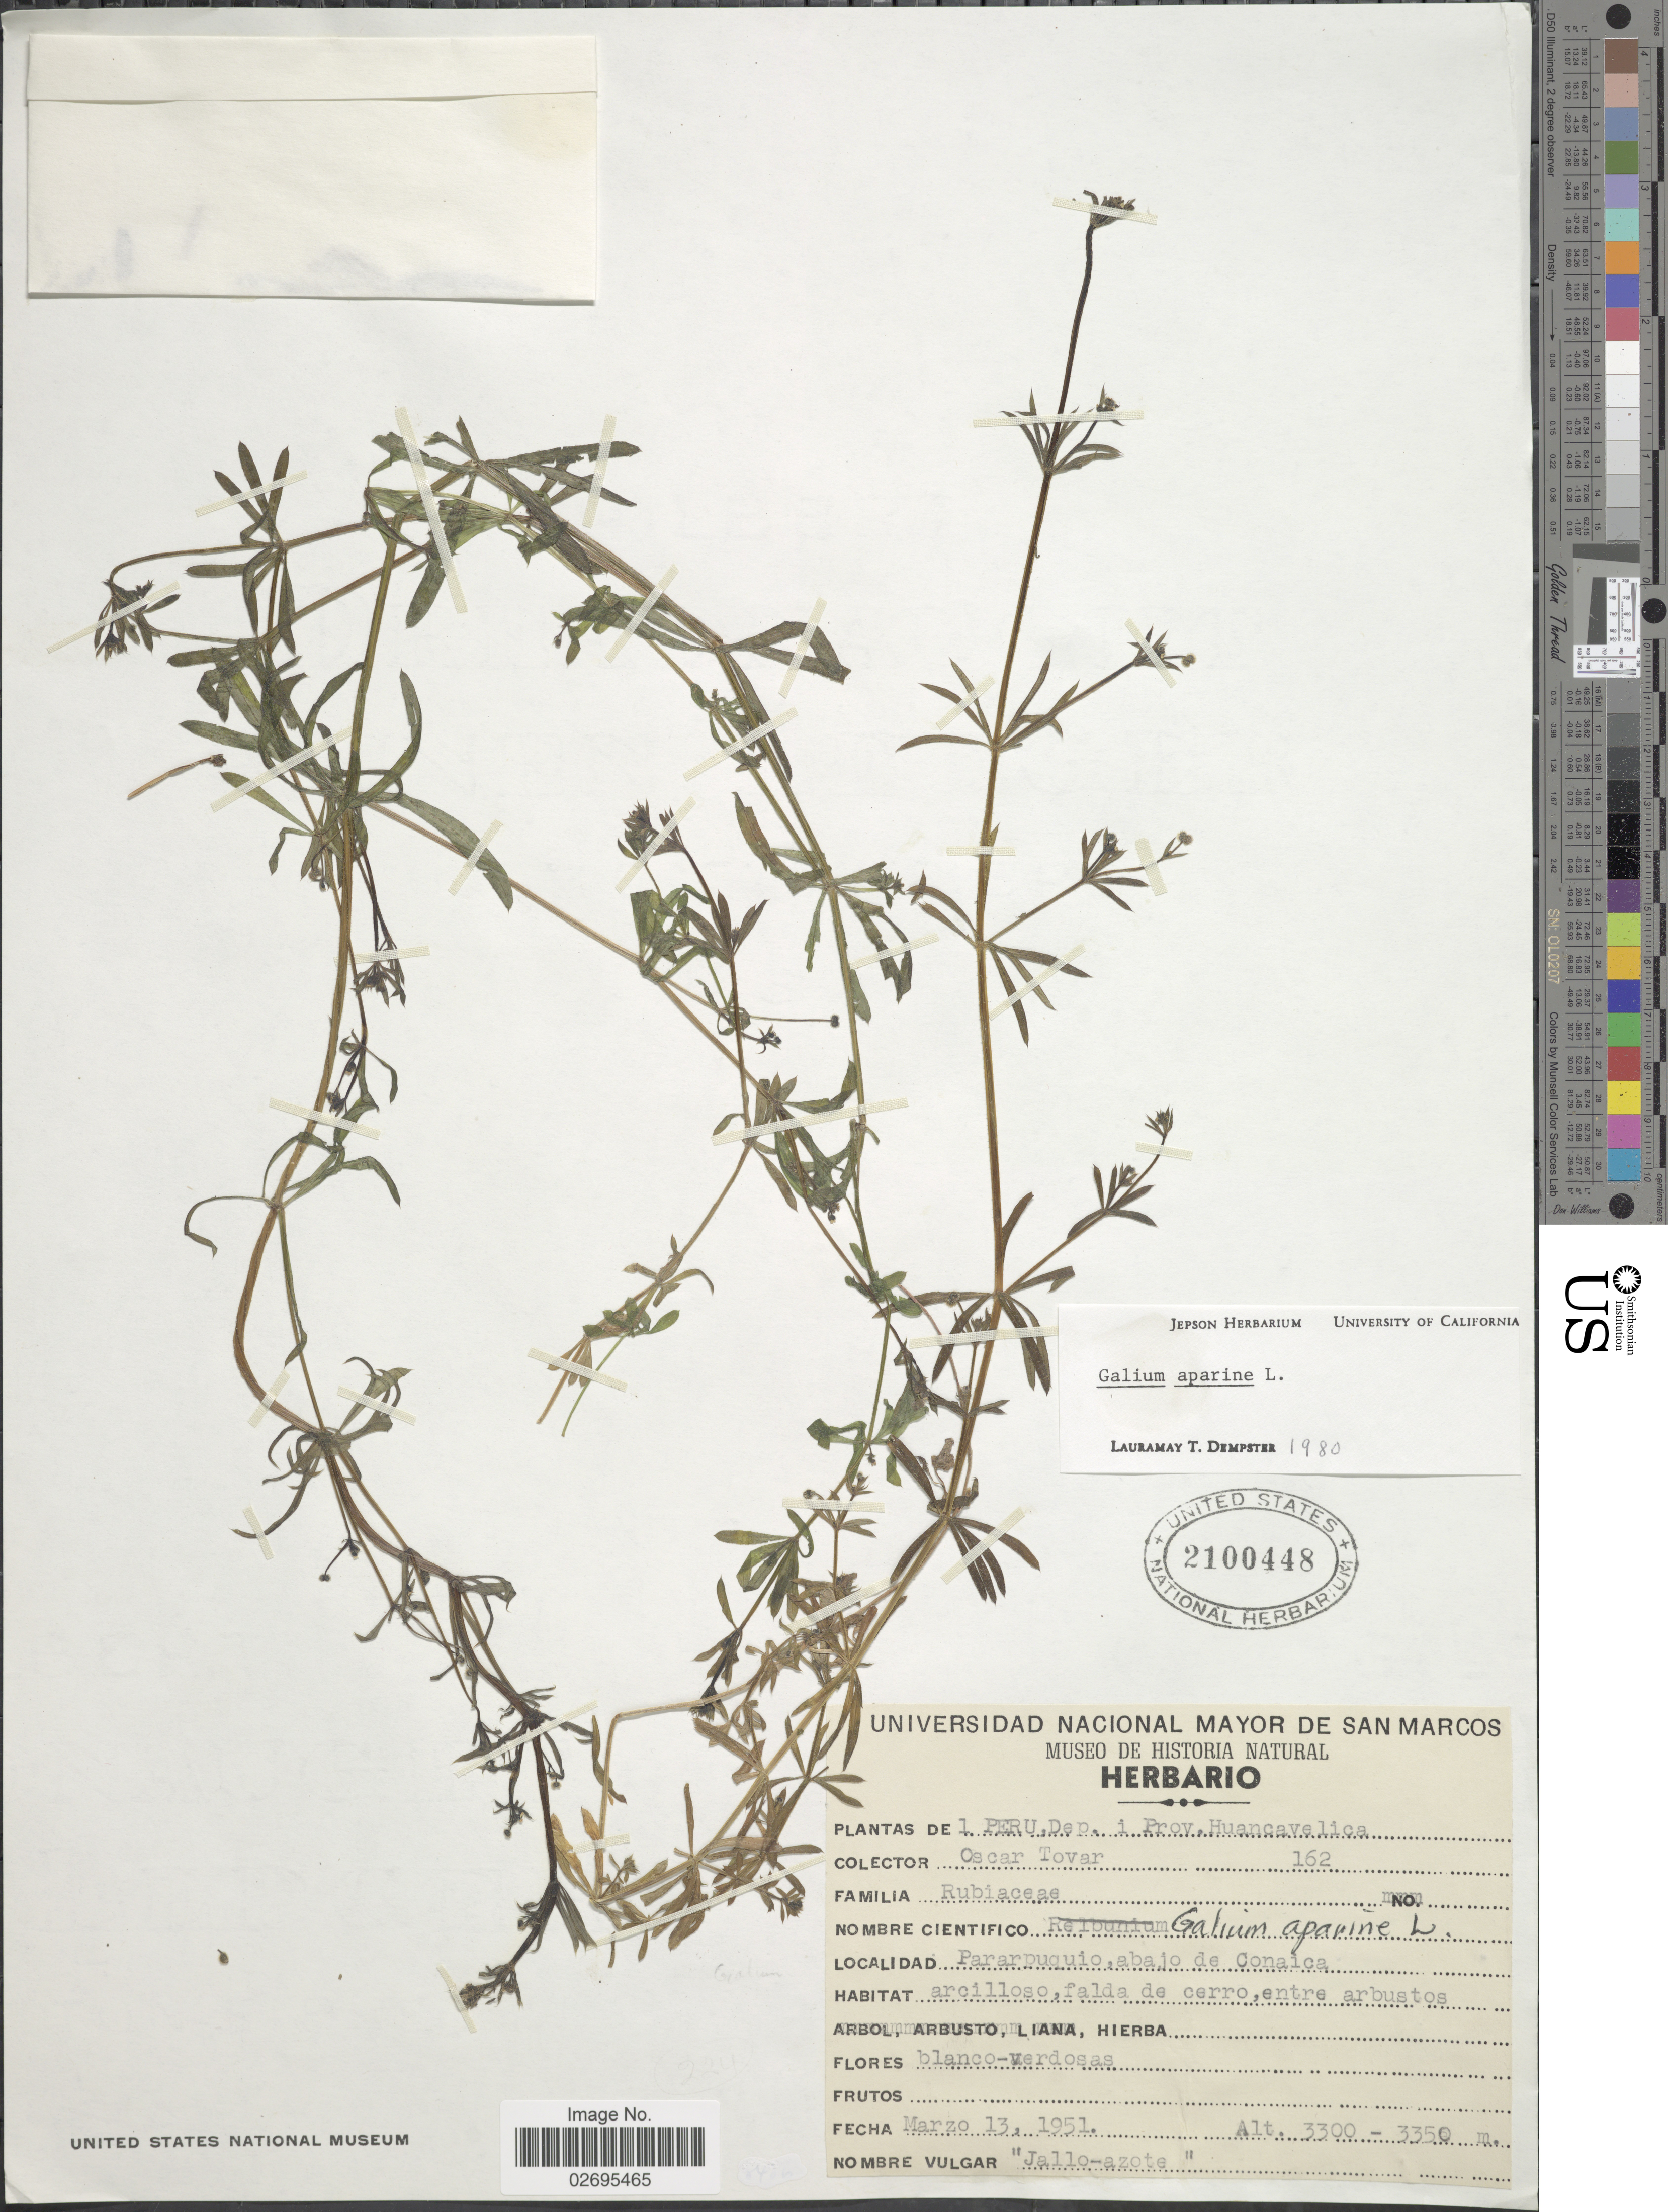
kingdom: Plantae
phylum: Tracheophyta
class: Magnoliopsida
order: Gentianales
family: Rubiaceae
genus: Galium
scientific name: Galium aparine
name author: L.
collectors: Ó. Tovar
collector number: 162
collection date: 1951-03-13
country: Peru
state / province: Huancavelica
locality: Dep. i Prov. Huancavelica, Pararpuquio, abajo de Conaica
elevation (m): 3300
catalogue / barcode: US 2100448